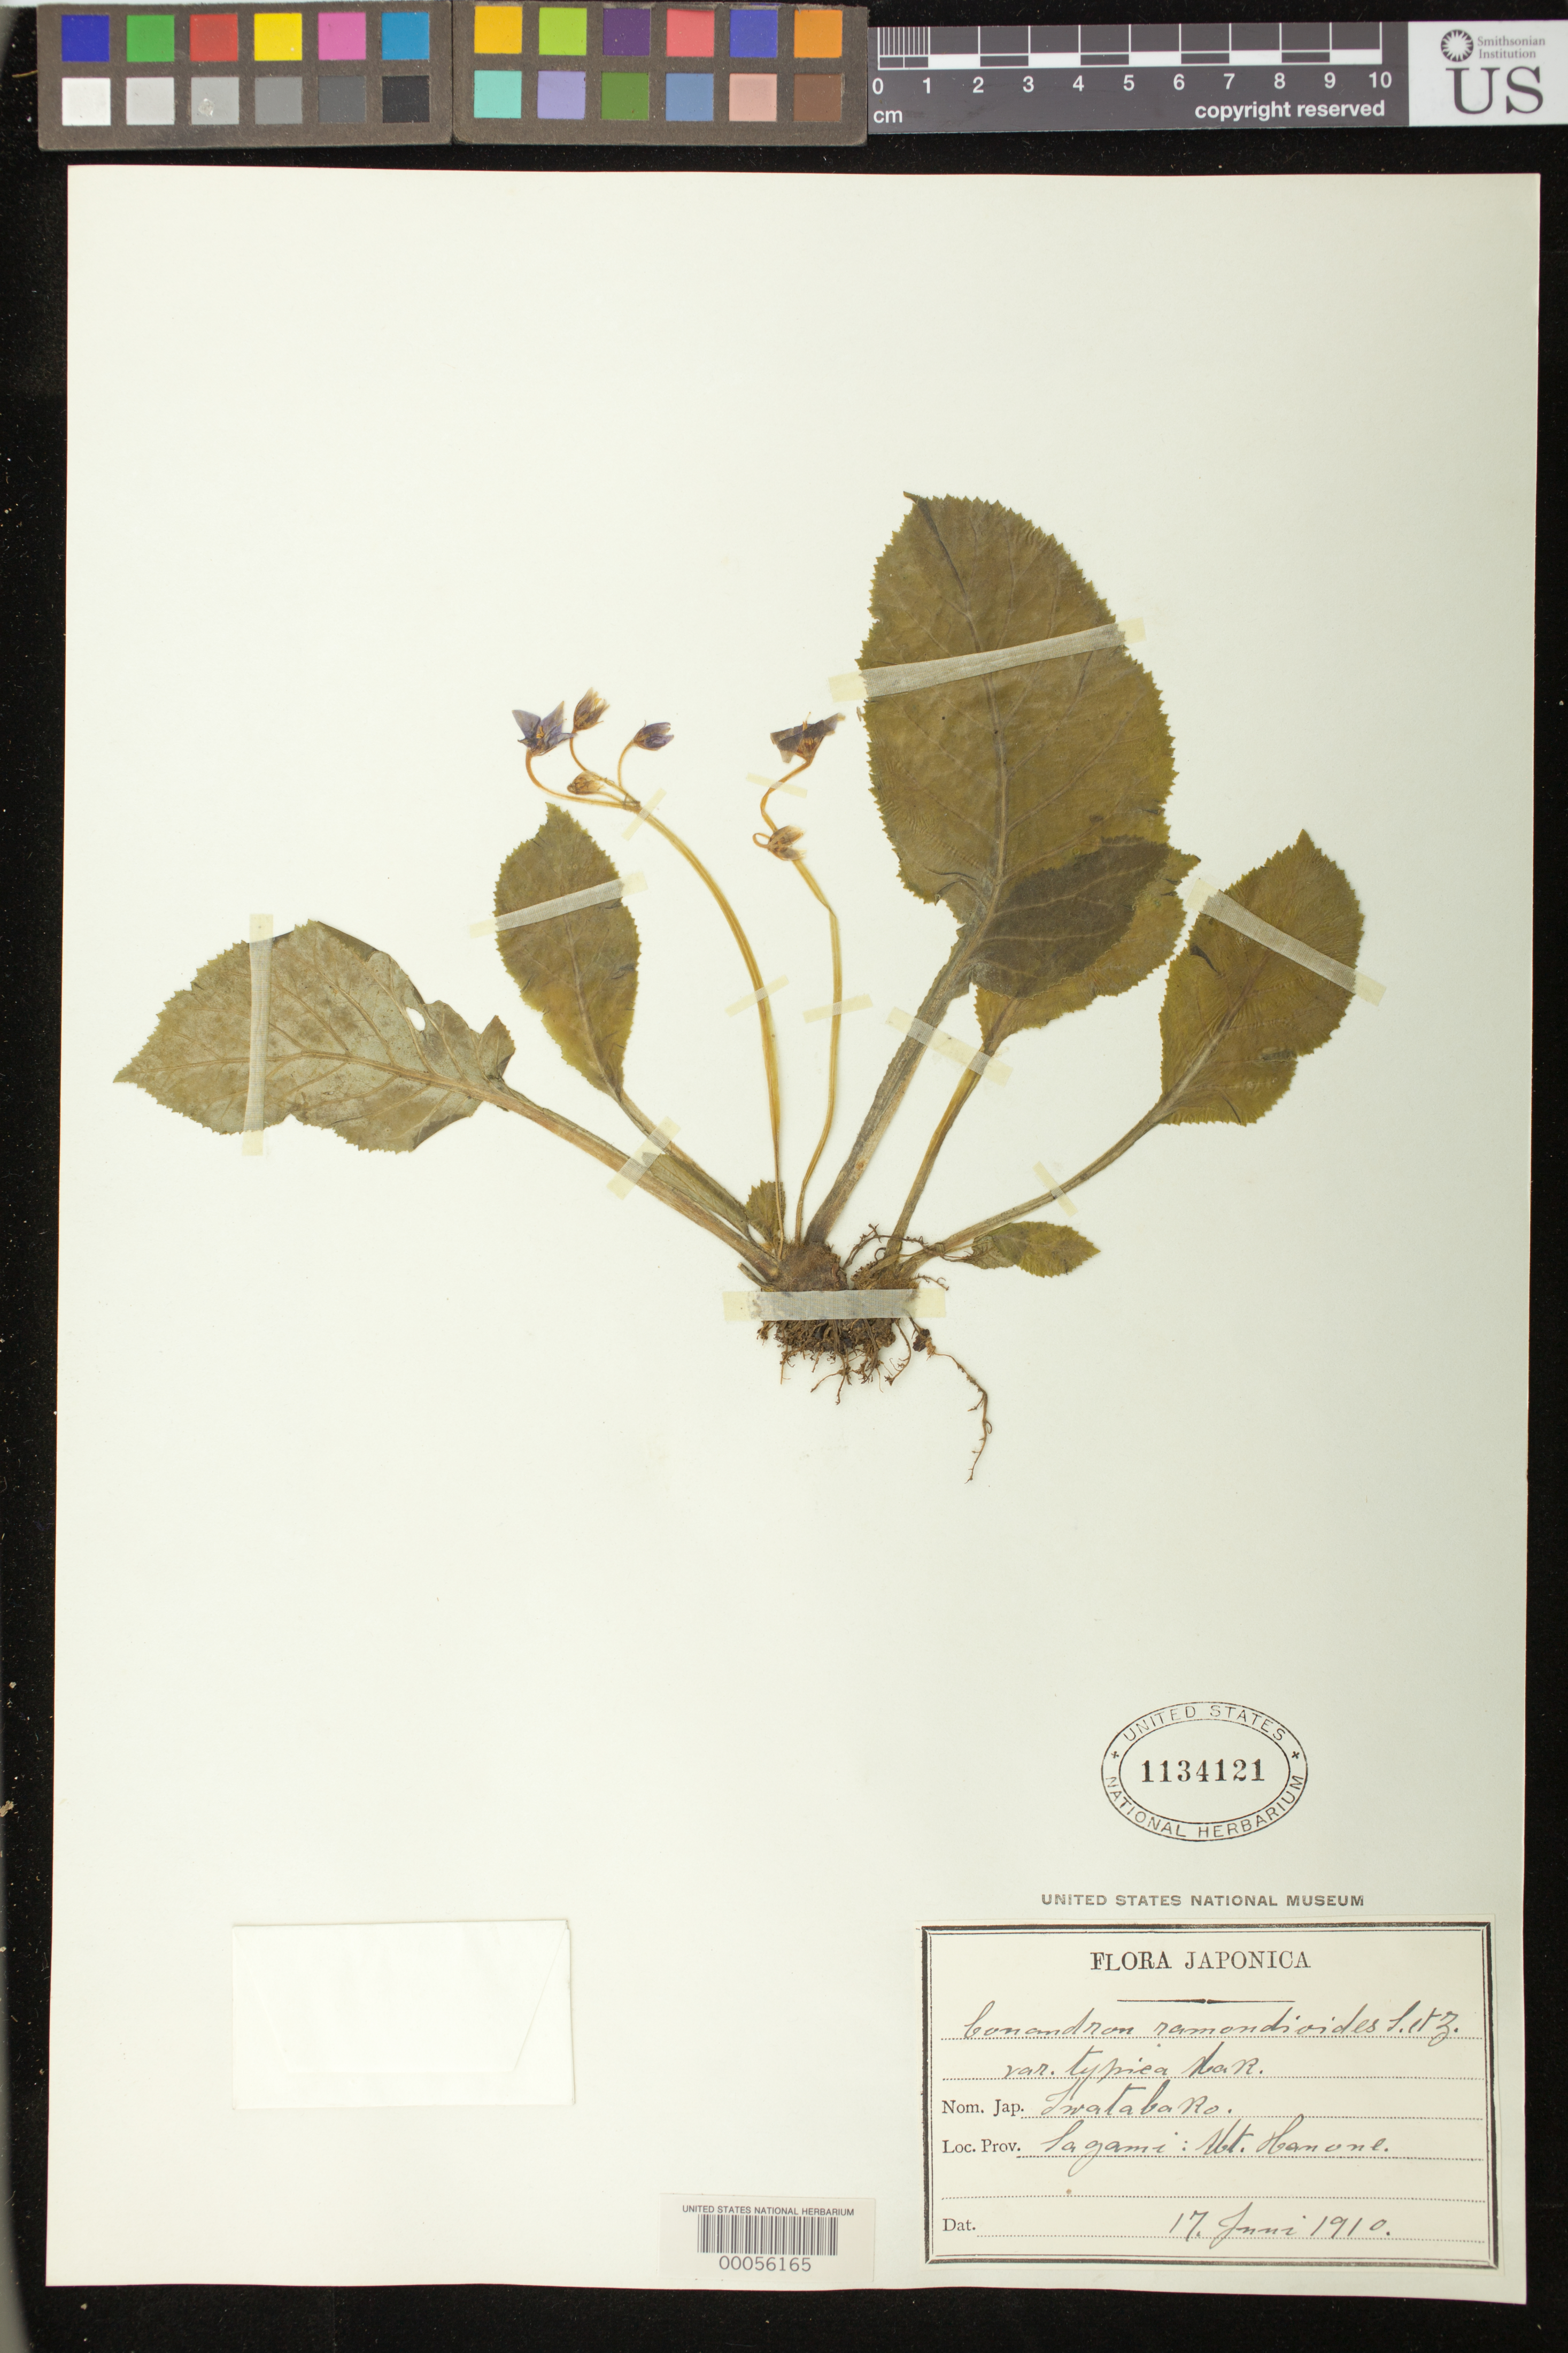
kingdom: Plantae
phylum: Tracheophyta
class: Magnoliopsida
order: Lamiales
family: Gesneriaceae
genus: Conandron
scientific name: Conandron ramondioides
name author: Siebold & Zucc.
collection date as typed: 17 Jun 1910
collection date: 1910-06-17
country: Japan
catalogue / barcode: US 1134121